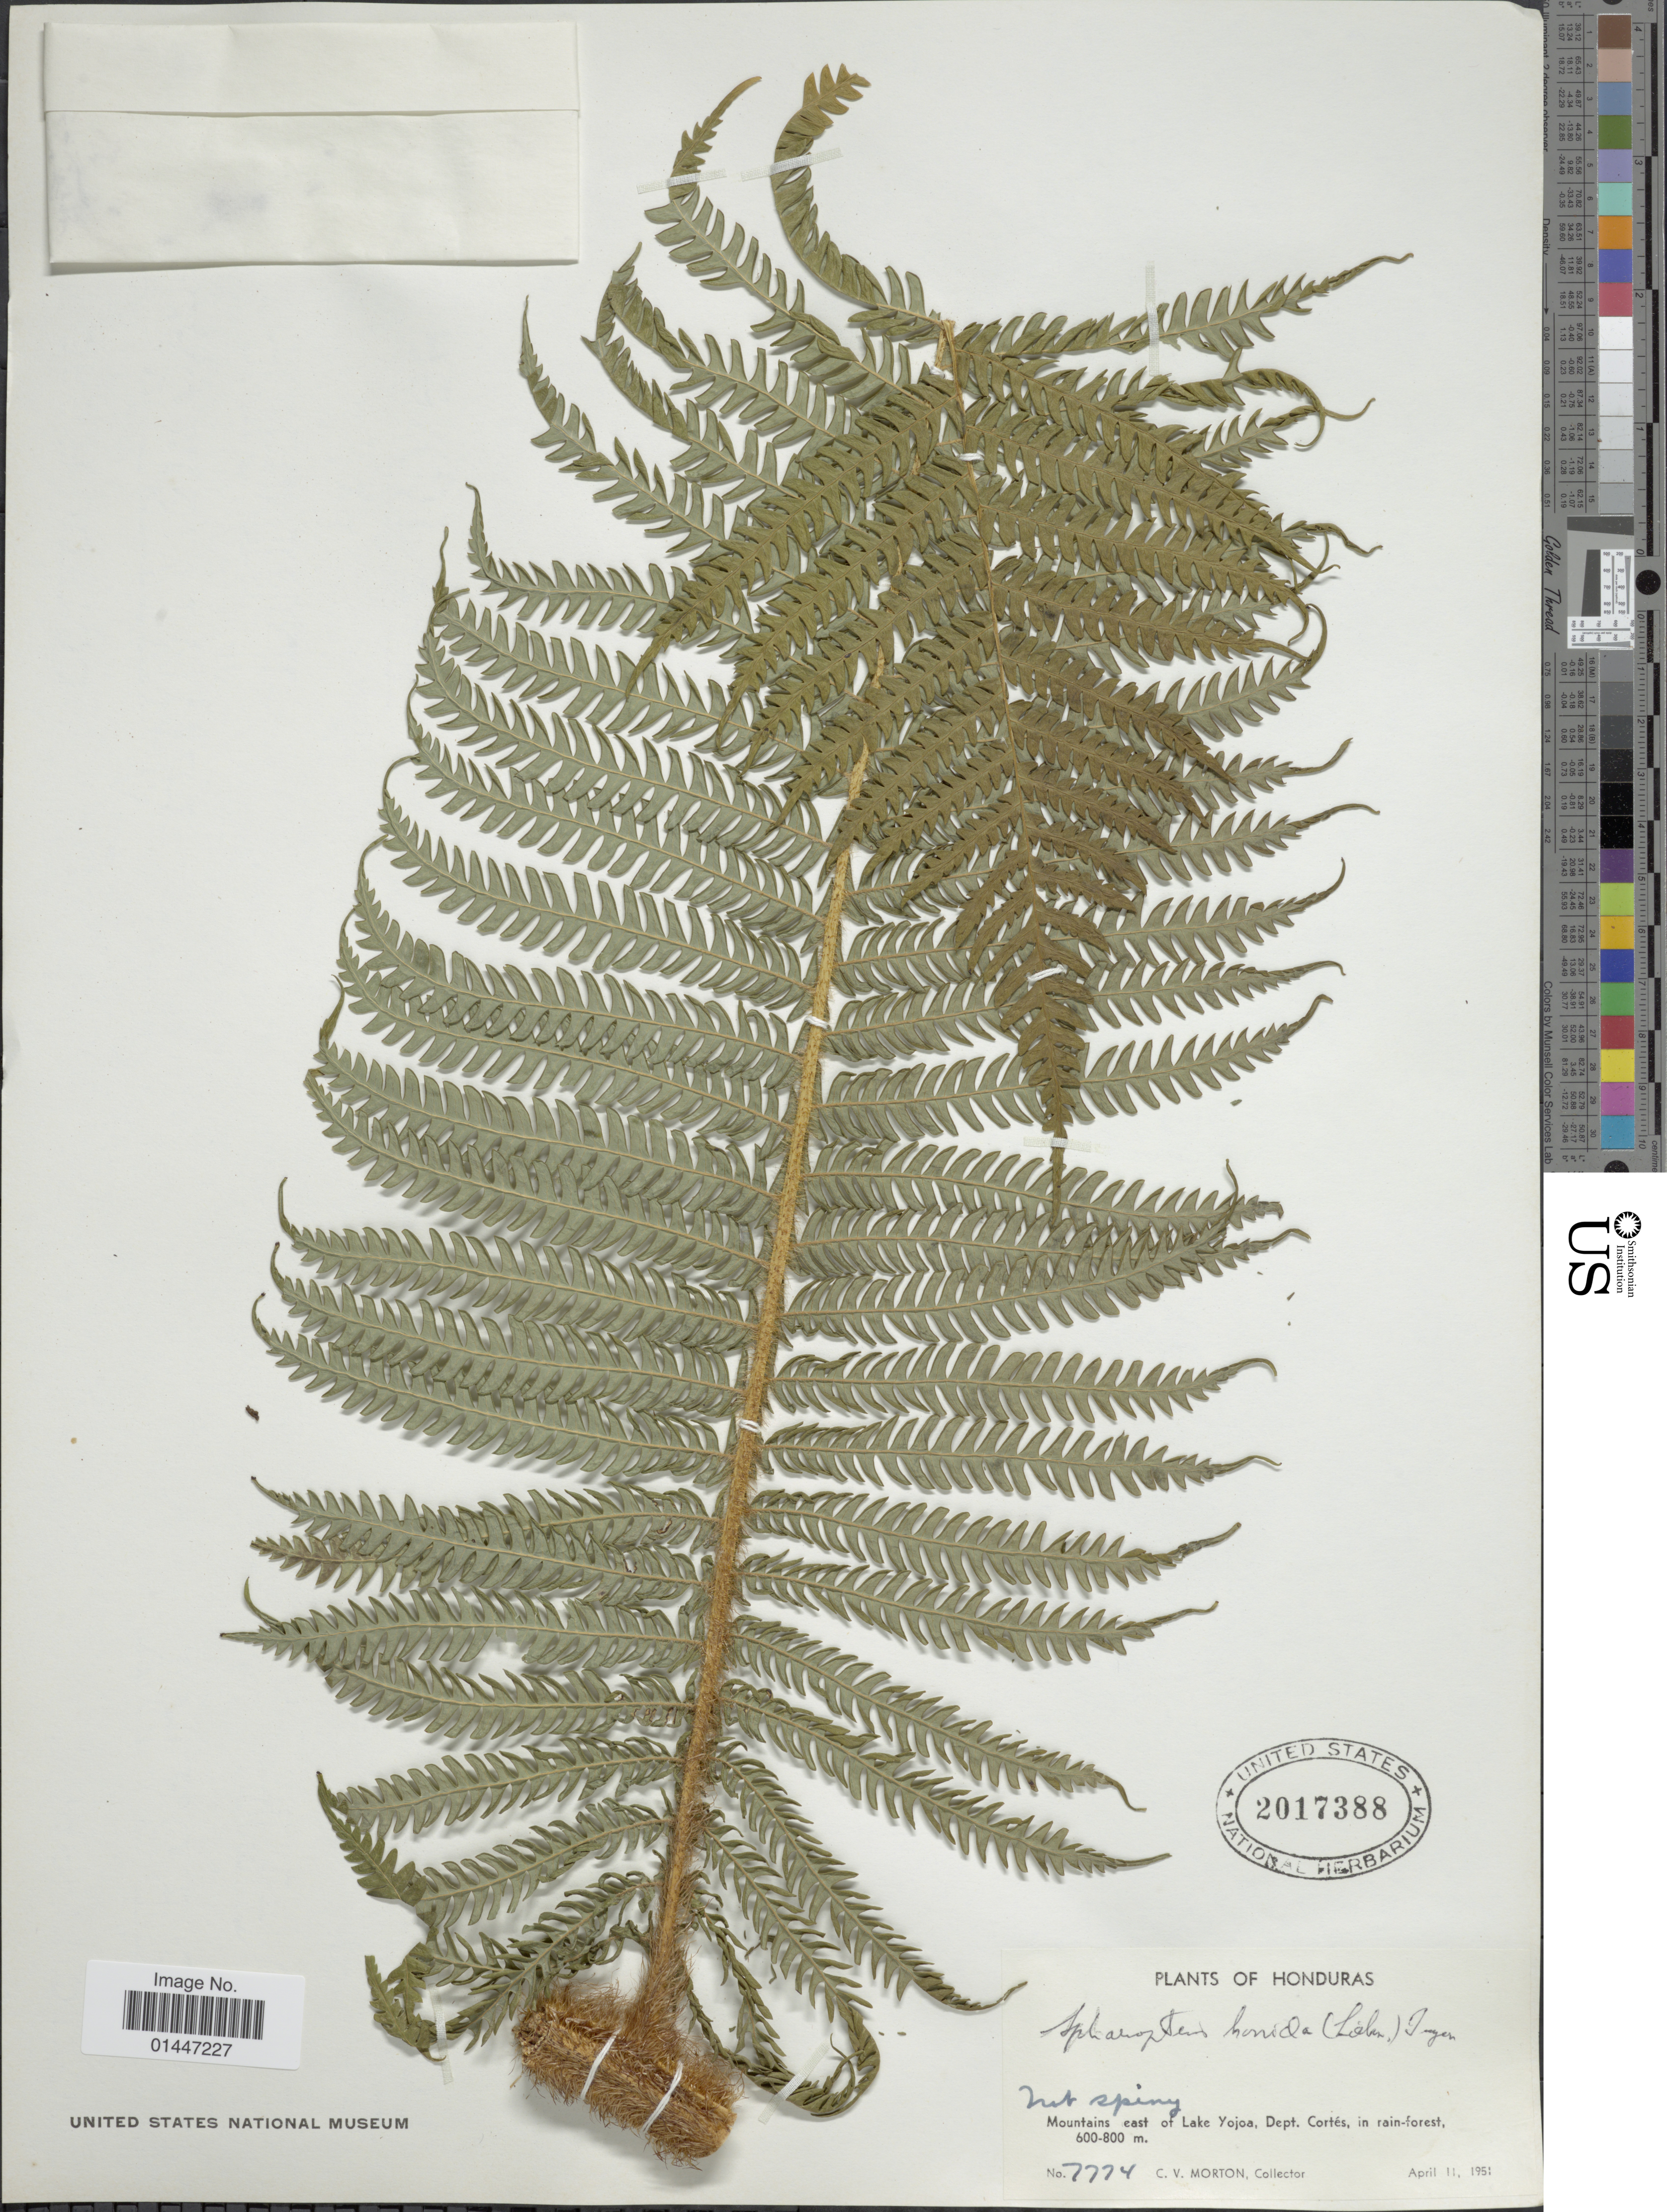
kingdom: Plantae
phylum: Tracheophyta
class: Polypodiopsida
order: Cyatheales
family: Cyatheaceae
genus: Sphaeropteris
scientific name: Sphaeropteris horrida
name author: (Liebm.) R.M. Tryon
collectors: C. V. Morton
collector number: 7774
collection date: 1951-04-11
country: Honduras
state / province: Cortés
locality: Mt. spiny, Mountains east of Lake Yojoa, Dept. Cortes, in rain- forest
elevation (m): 600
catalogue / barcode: US 2017388